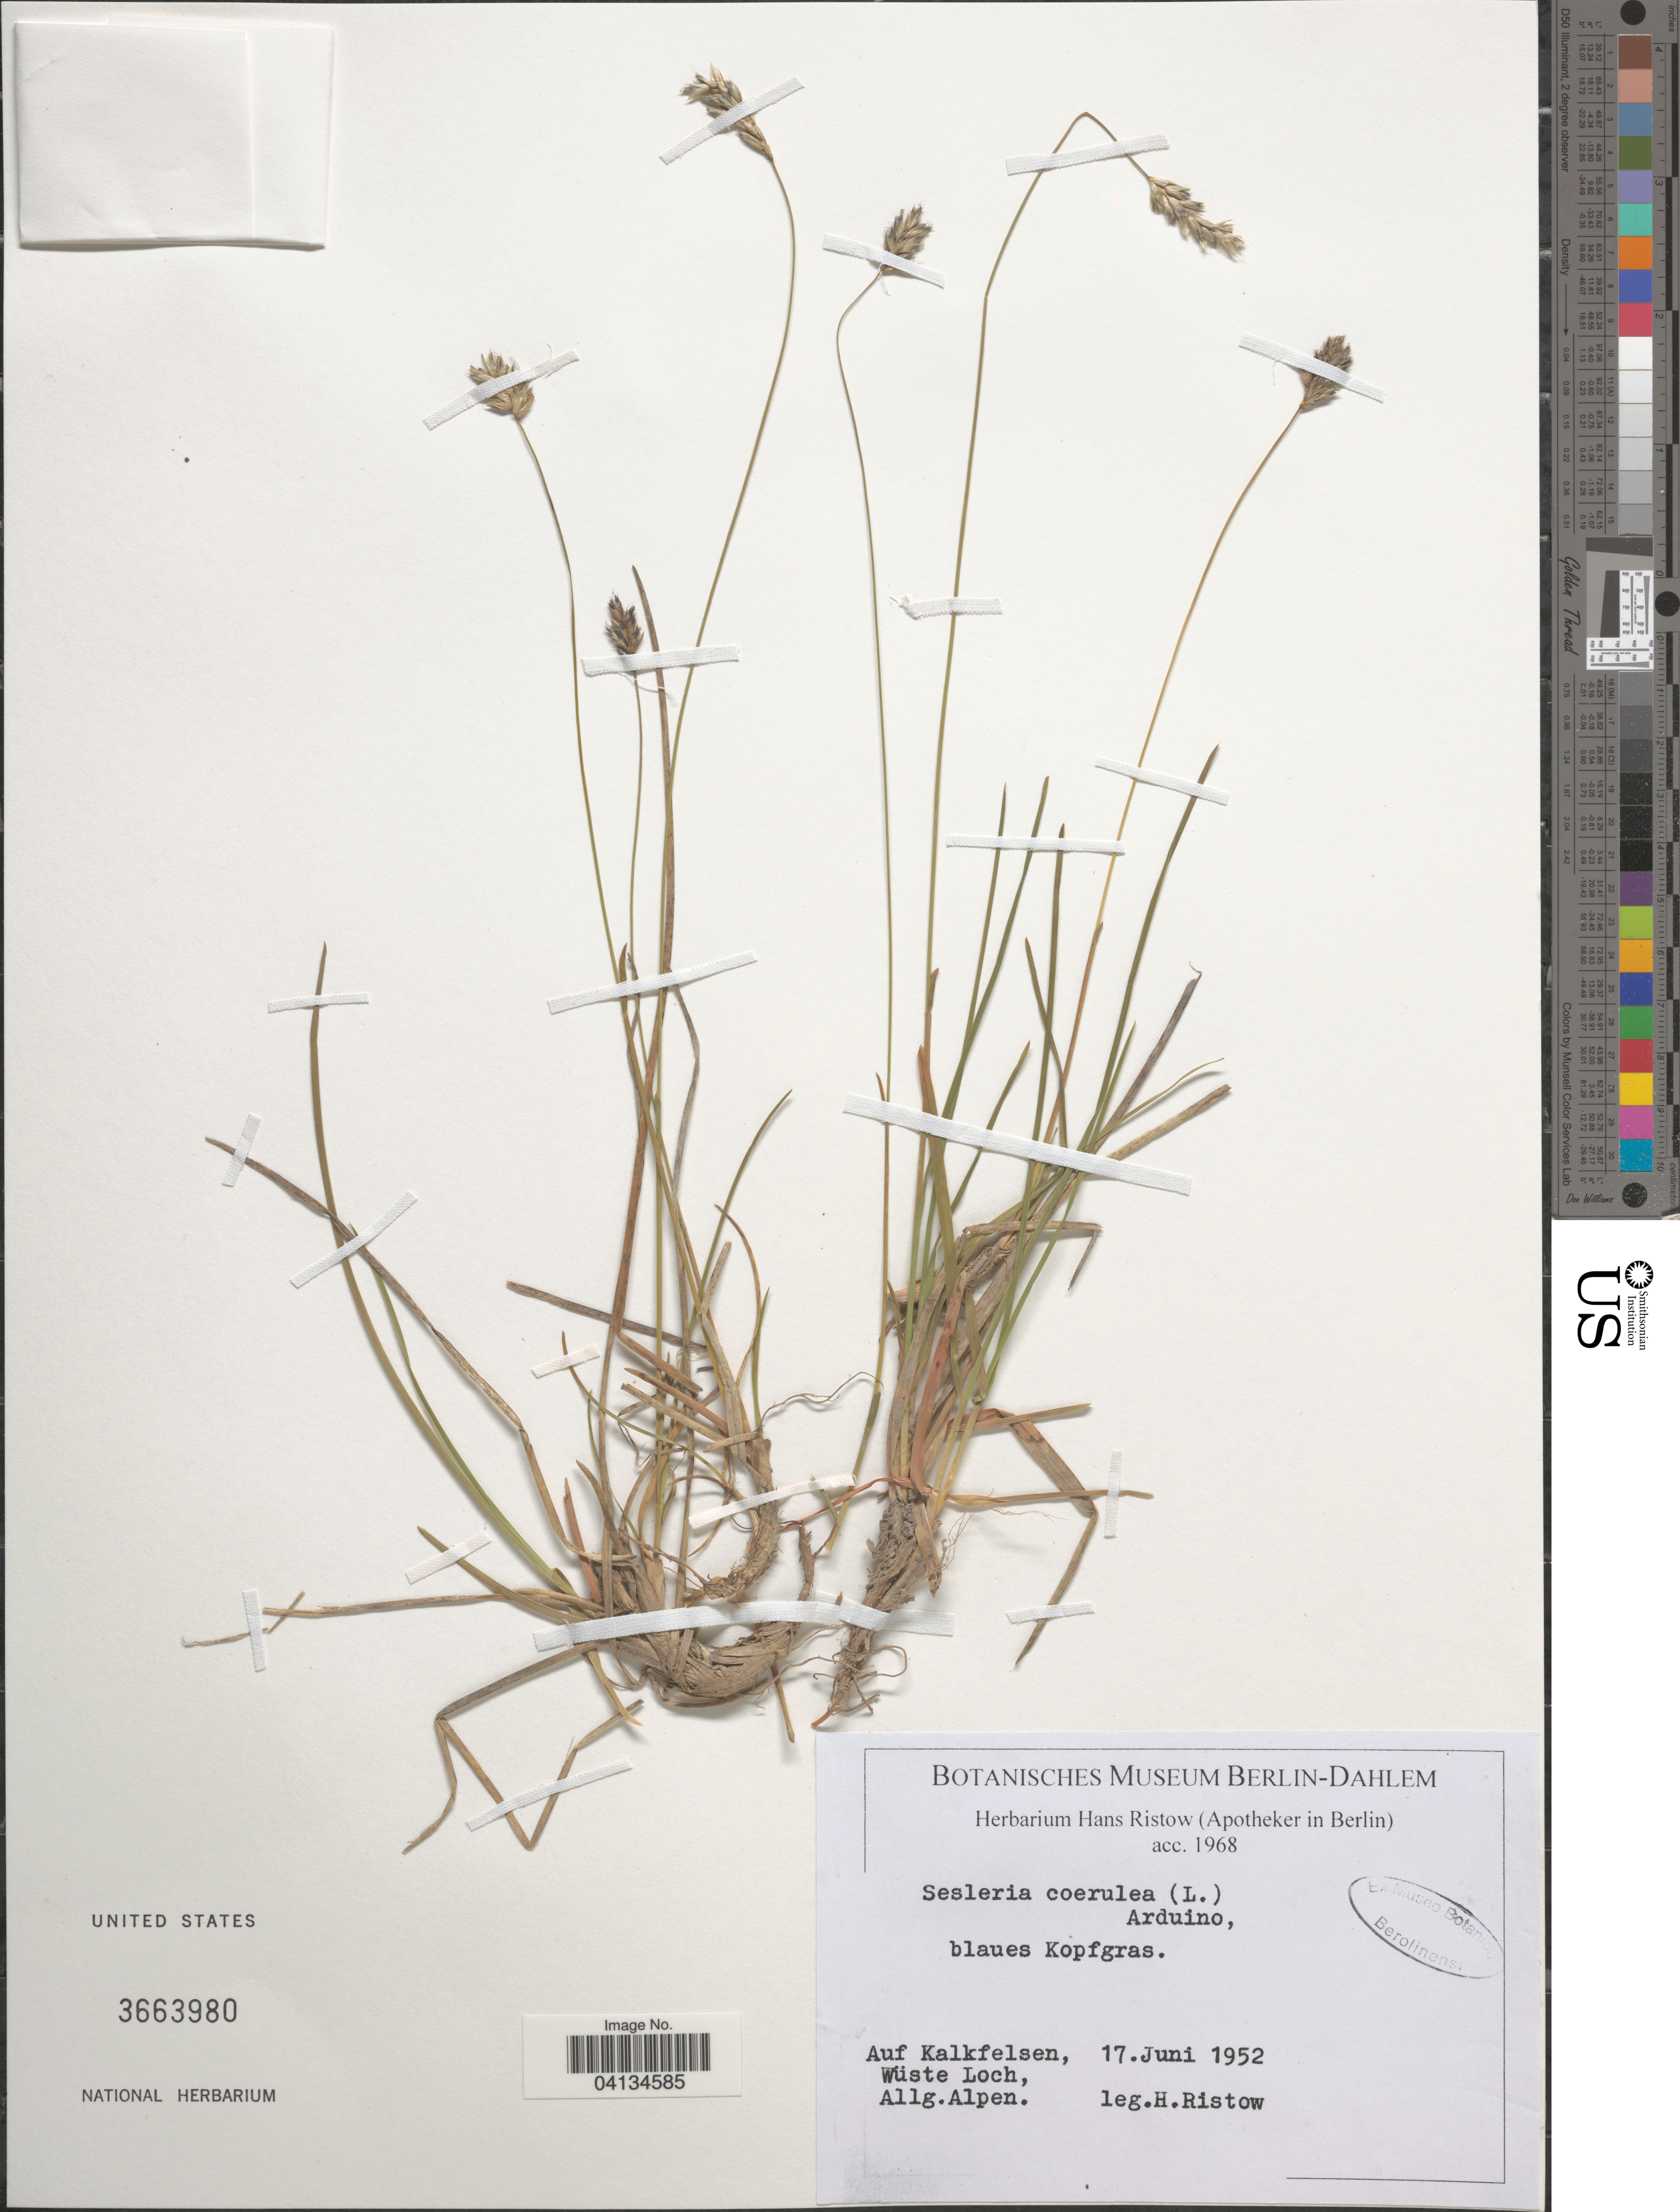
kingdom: Plantae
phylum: Tracheophyta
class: Liliopsida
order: Poales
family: Poaceae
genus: Sesleria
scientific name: Sesleria coerulea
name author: (L.) Ard.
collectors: H. Ristow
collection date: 1952-06-17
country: Austria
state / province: Vorarlberg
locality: Auf Kalkfelsen, Wüste Loch, Allg. Alpen.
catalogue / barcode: US 3663980